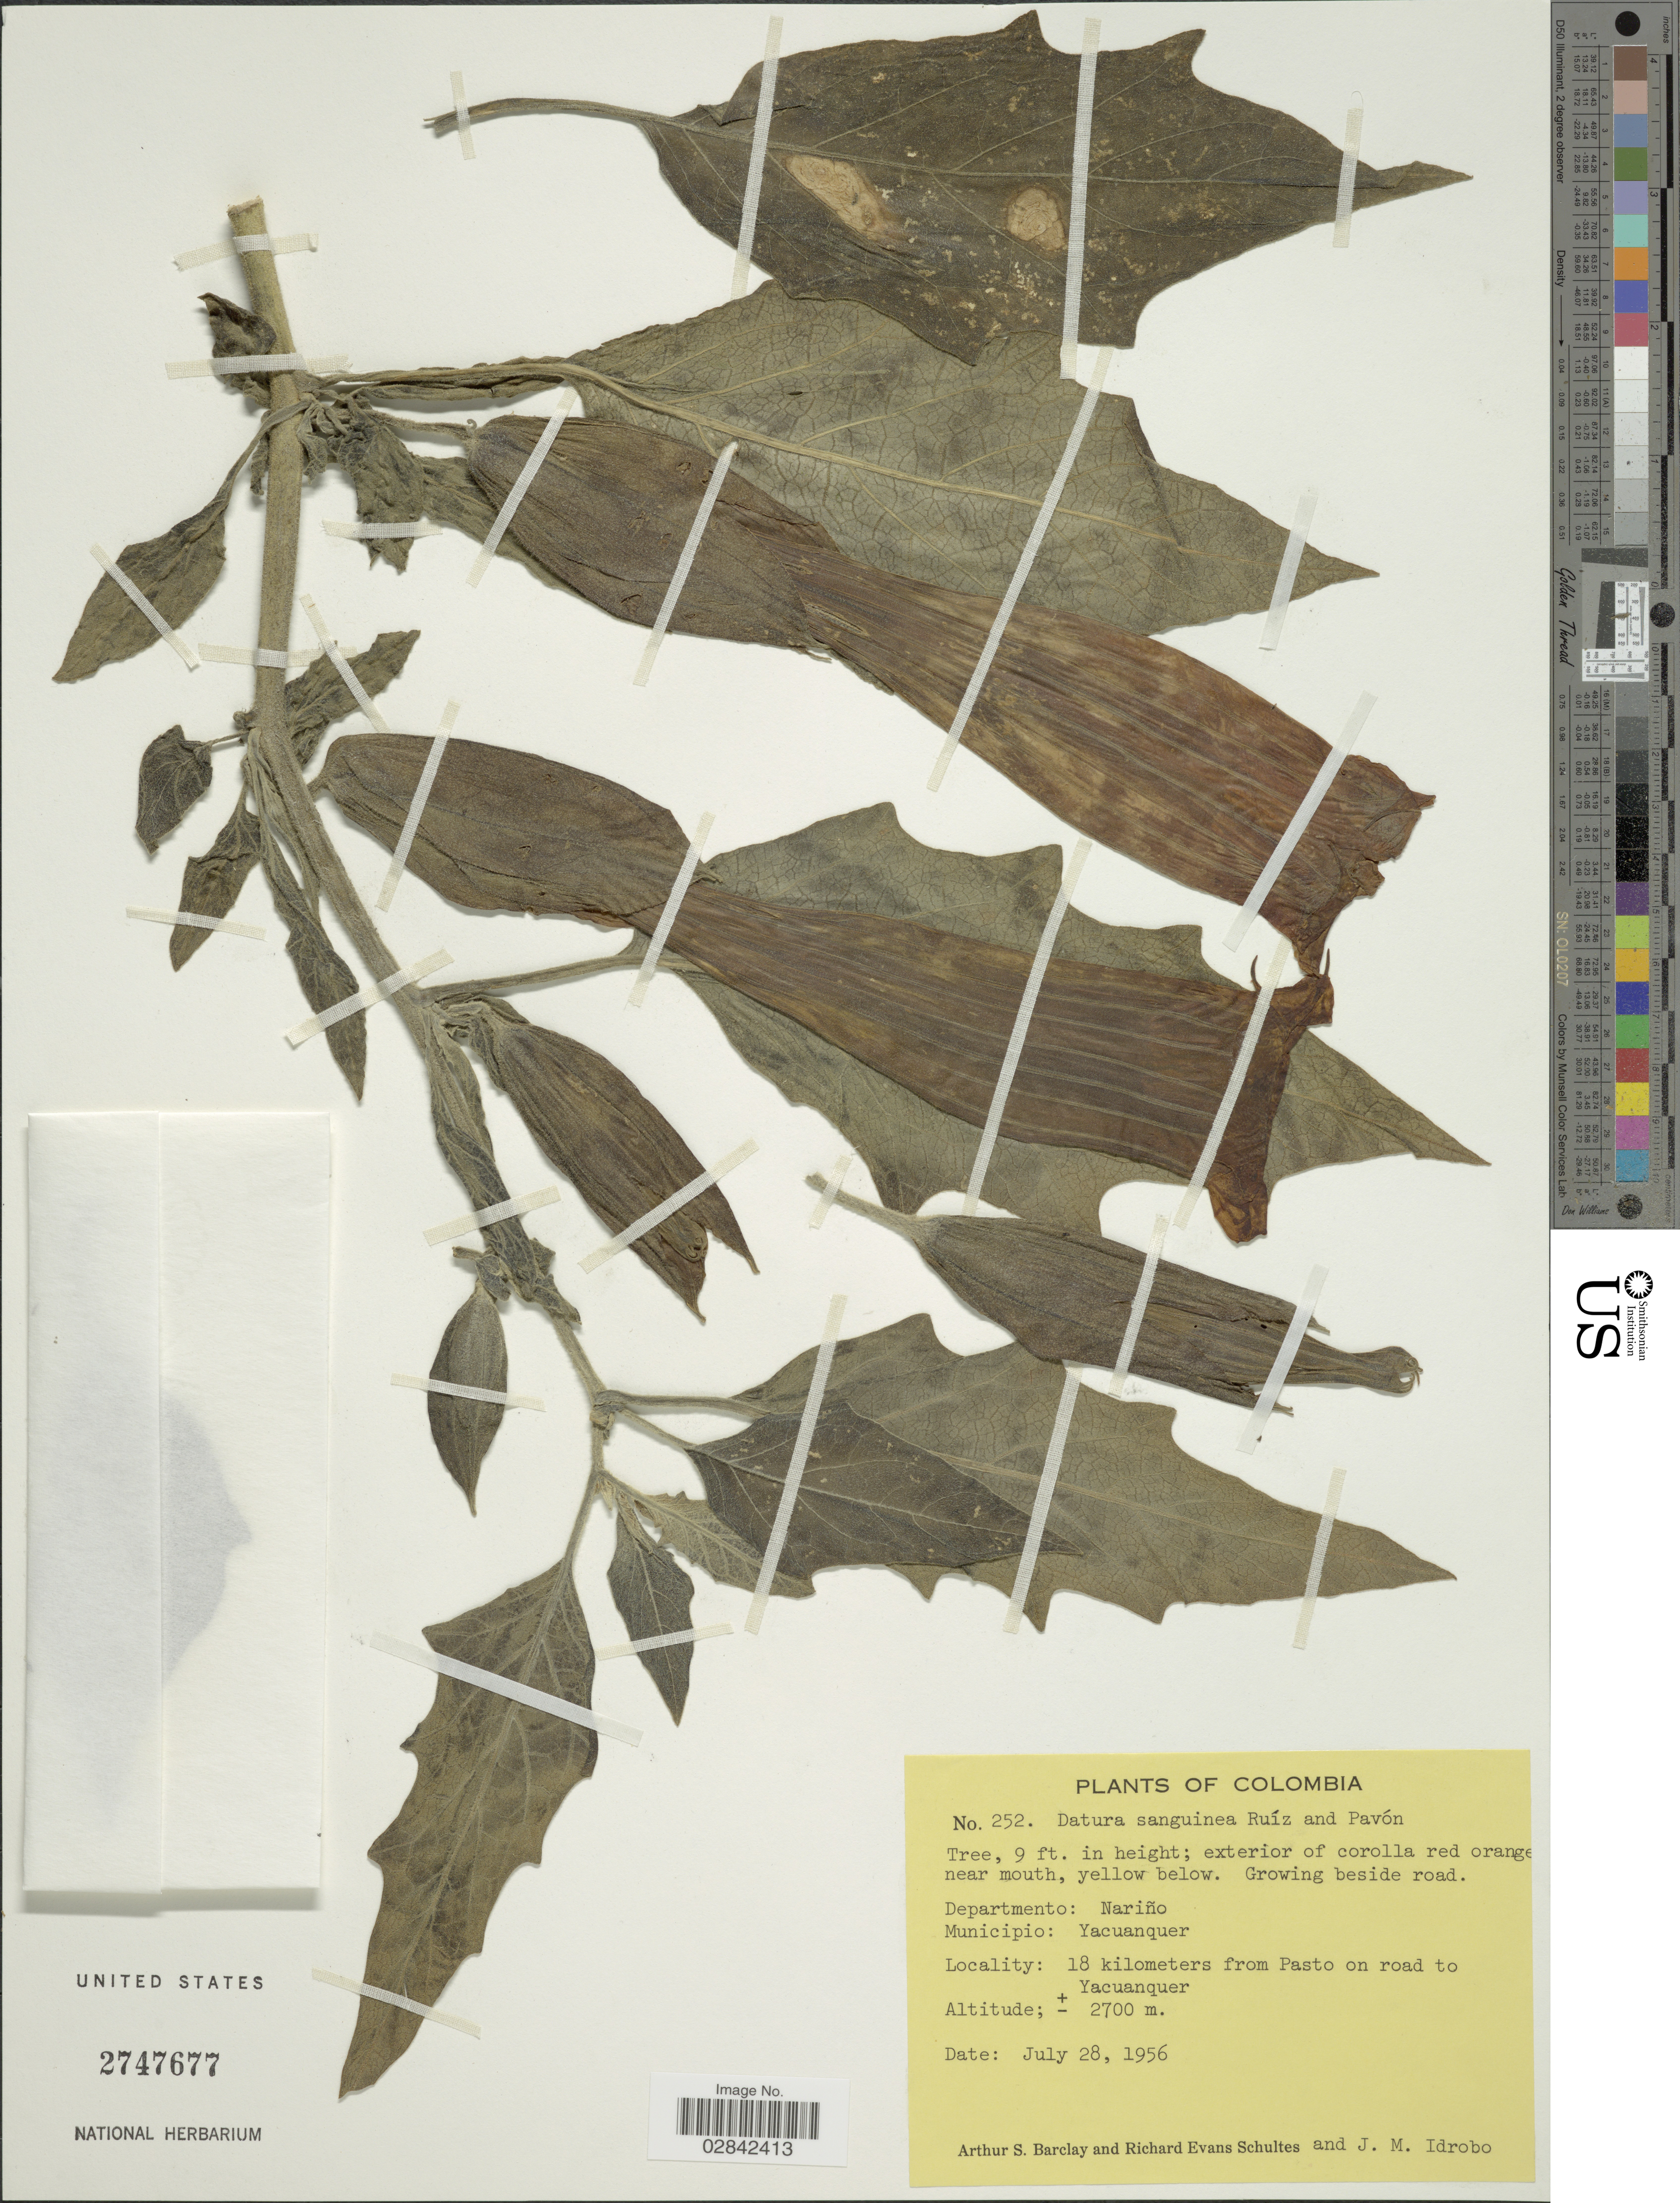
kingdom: Plantae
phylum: Tracheophyta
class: Magnoliopsida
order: Solanales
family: Solanaceae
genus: Brugmansia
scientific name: Brugmansia sanguinea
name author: (Ruiz & Pav.) D. Don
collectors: A. S. Barclay, R. E. Schultes & J. M. Idrobo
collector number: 252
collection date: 1956-07-28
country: Colombia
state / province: Nariño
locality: Departmento: Nariño, Municipio: Yacuanquer, 18 kilometers from Pasto on road to Yacuanquer.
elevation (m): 2700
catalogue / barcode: US 2747677